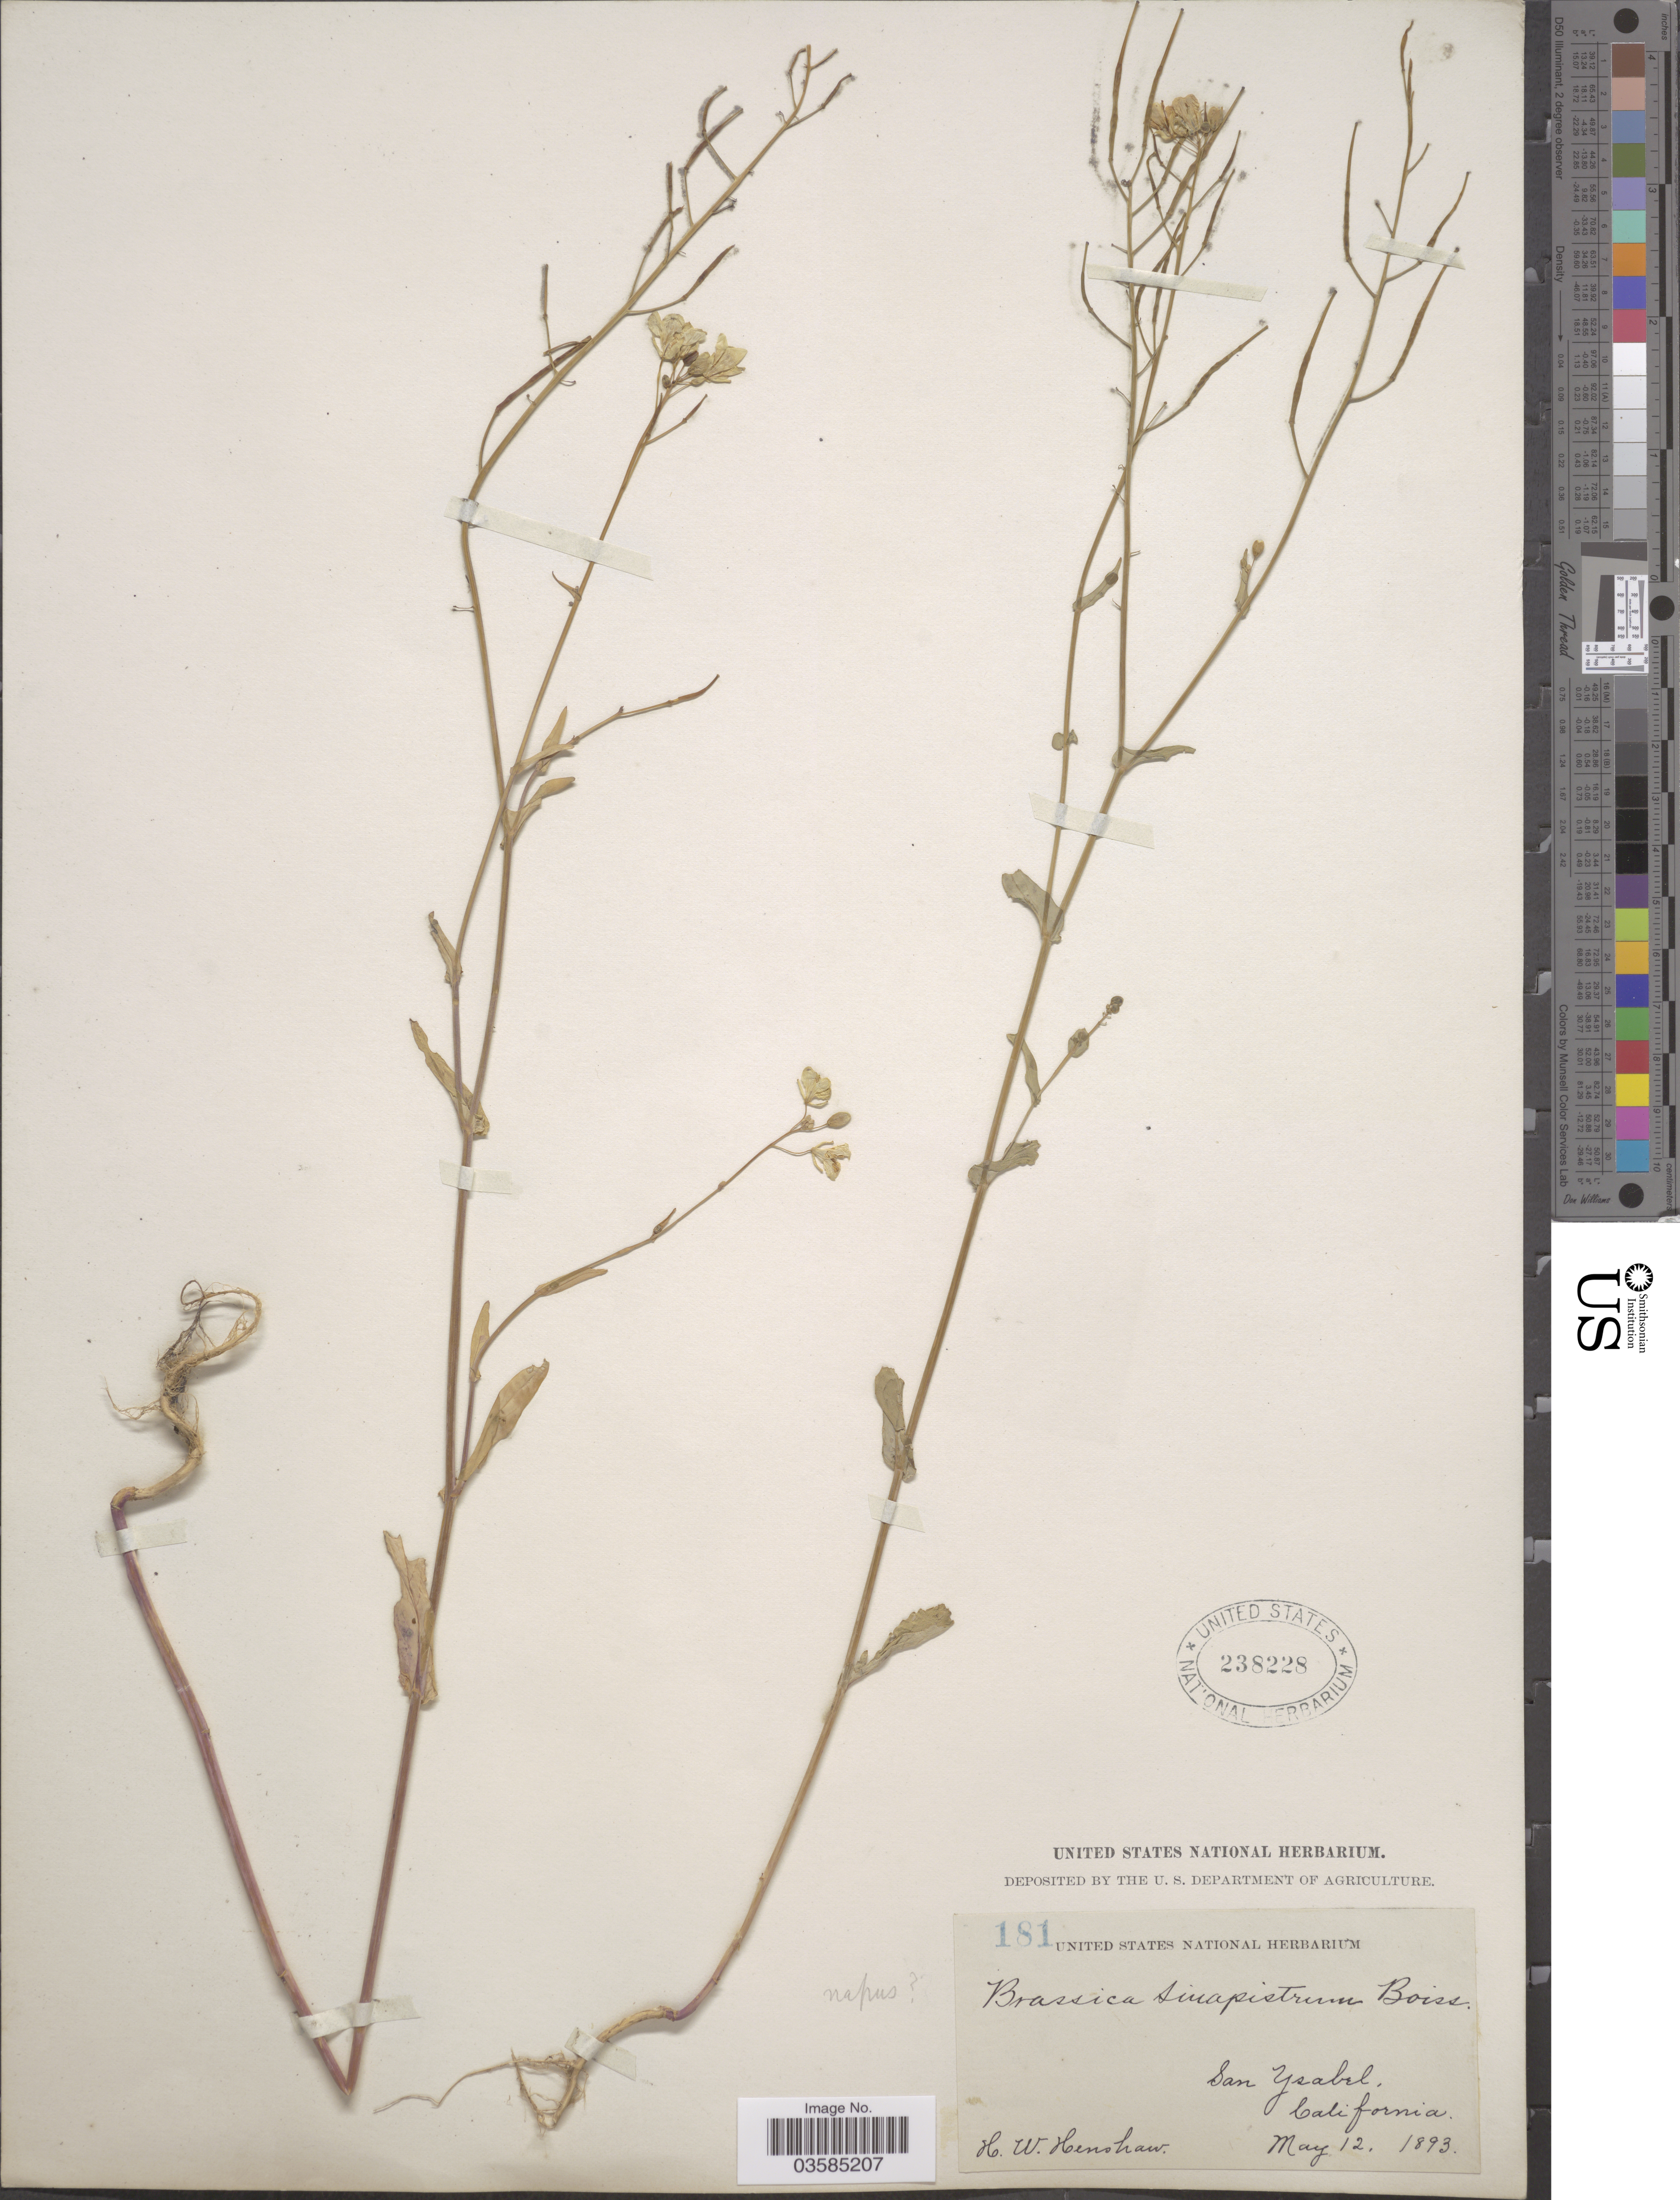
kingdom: Plantae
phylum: Tracheophyta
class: Magnoliopsida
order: Brassicales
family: Brassicaceae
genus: Brassica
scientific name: Brassica napus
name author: L.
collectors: H. Henshaw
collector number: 181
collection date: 1893-05-12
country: United States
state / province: California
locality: San Ysabel.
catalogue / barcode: US 238228